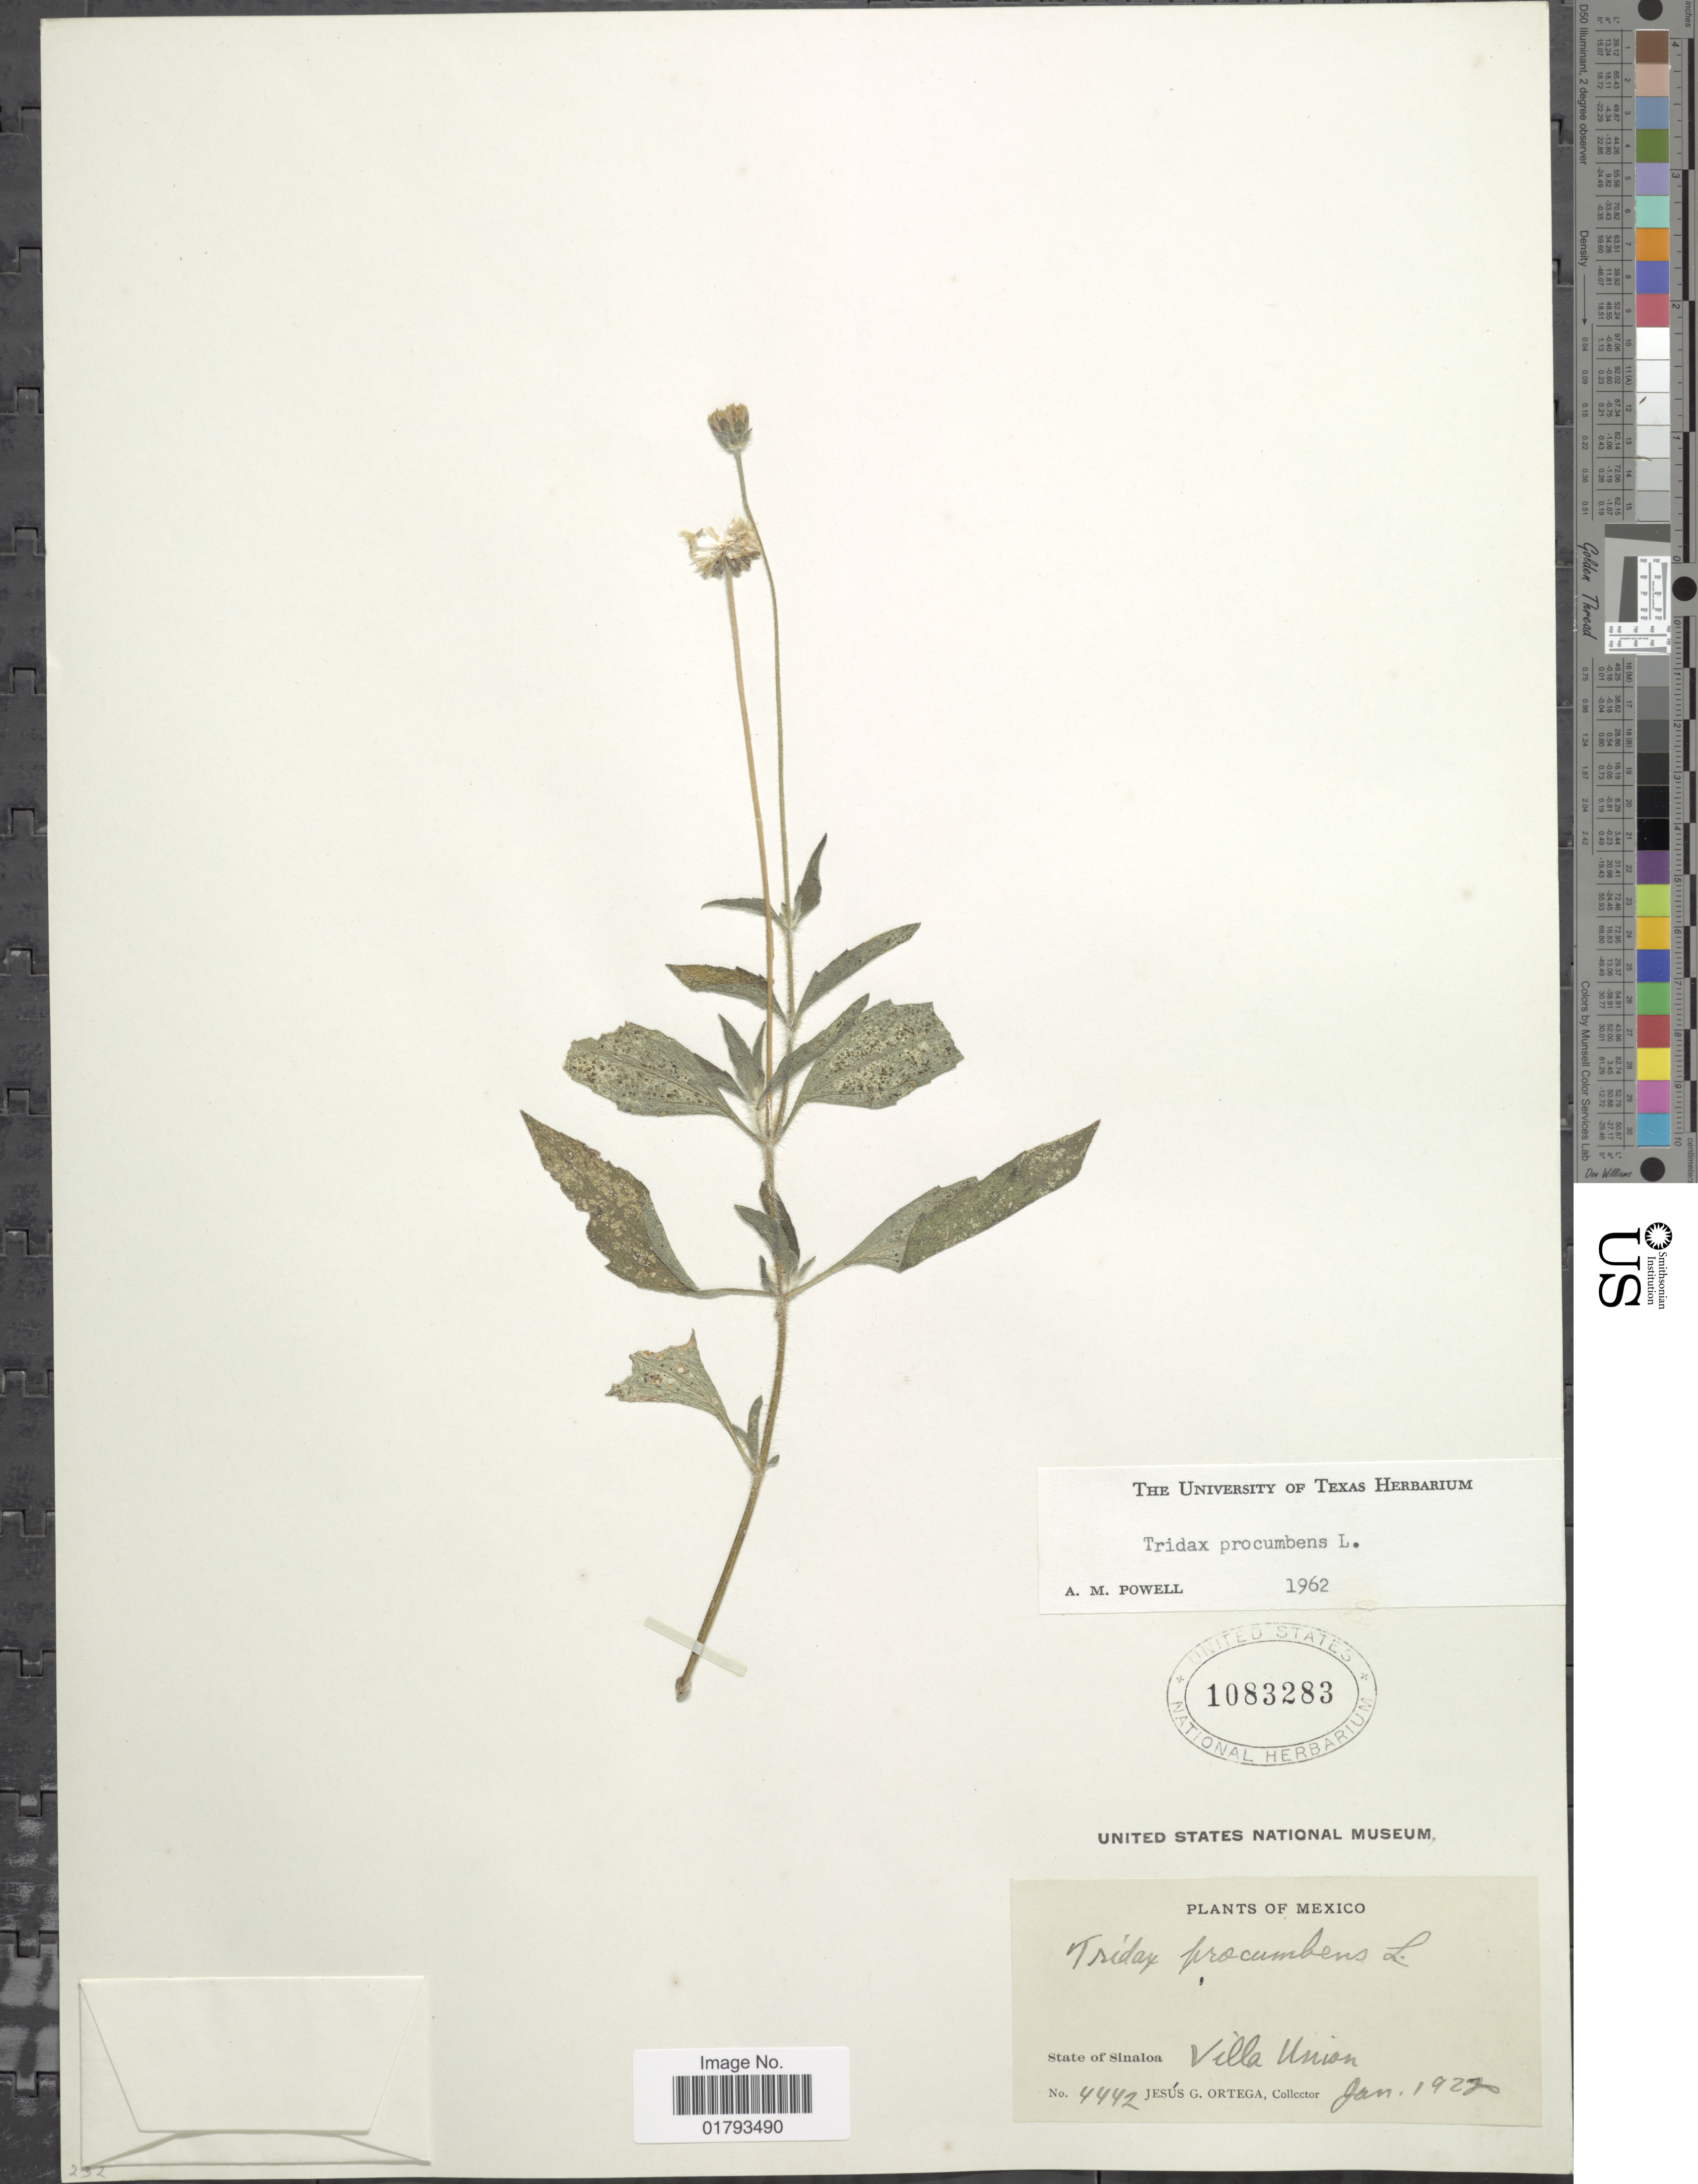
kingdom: Plantae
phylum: Tracheophyta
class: Magnoliopsida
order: Asterales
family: Asteraceae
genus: Tridax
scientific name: Tridax procumbens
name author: L.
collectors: J. Ortega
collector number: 4442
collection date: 1992-01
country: Mexico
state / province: Sinaloa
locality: State of Sinaloa, Villa Union.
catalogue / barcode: US 1083283